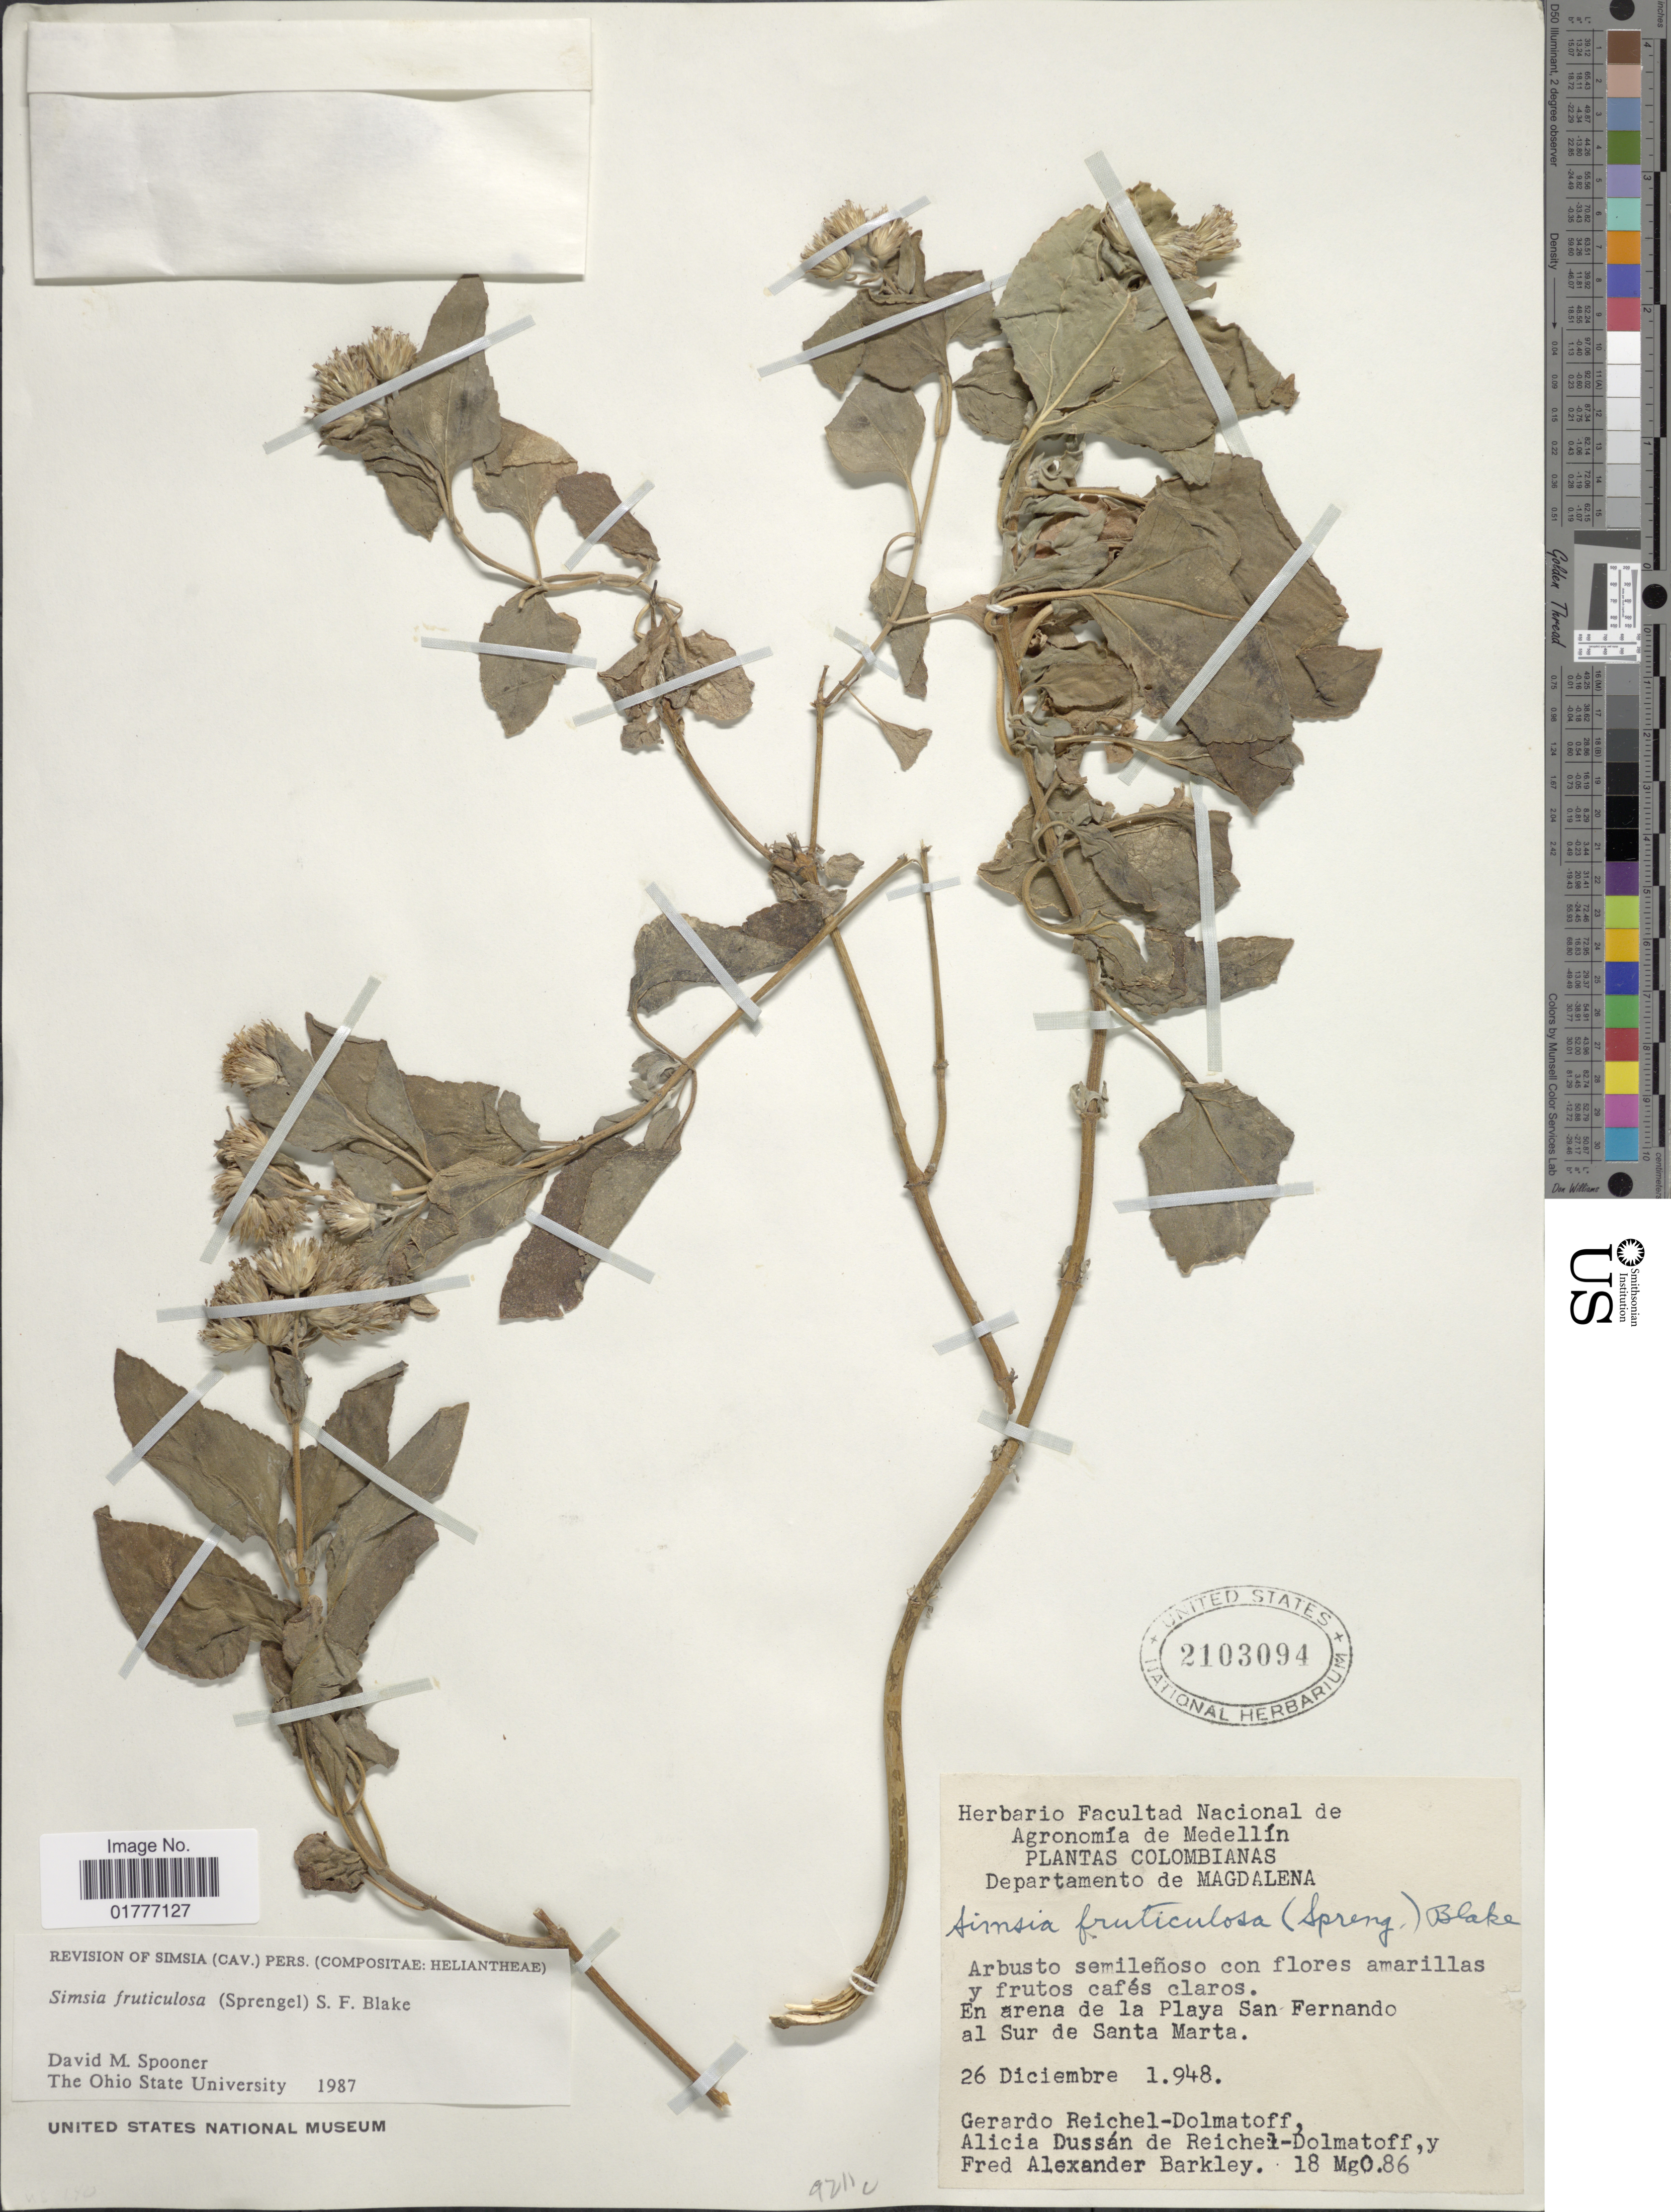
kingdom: Plantae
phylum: Tracheophyta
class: Magnoliopsida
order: Asterales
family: Asteraceae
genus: Simsia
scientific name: Simsia fruticulosa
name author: (Spreng.) S.F. Blake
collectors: G. Reichel-Dolmatoff, A. D. de Reichel-Dolmatoff & F. A. Barkley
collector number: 18Mg0.86*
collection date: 1948-12-26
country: Colombia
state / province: Magdalena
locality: En arena de la Playa San Fernando al Sur de Santa Marta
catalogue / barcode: US 2103094